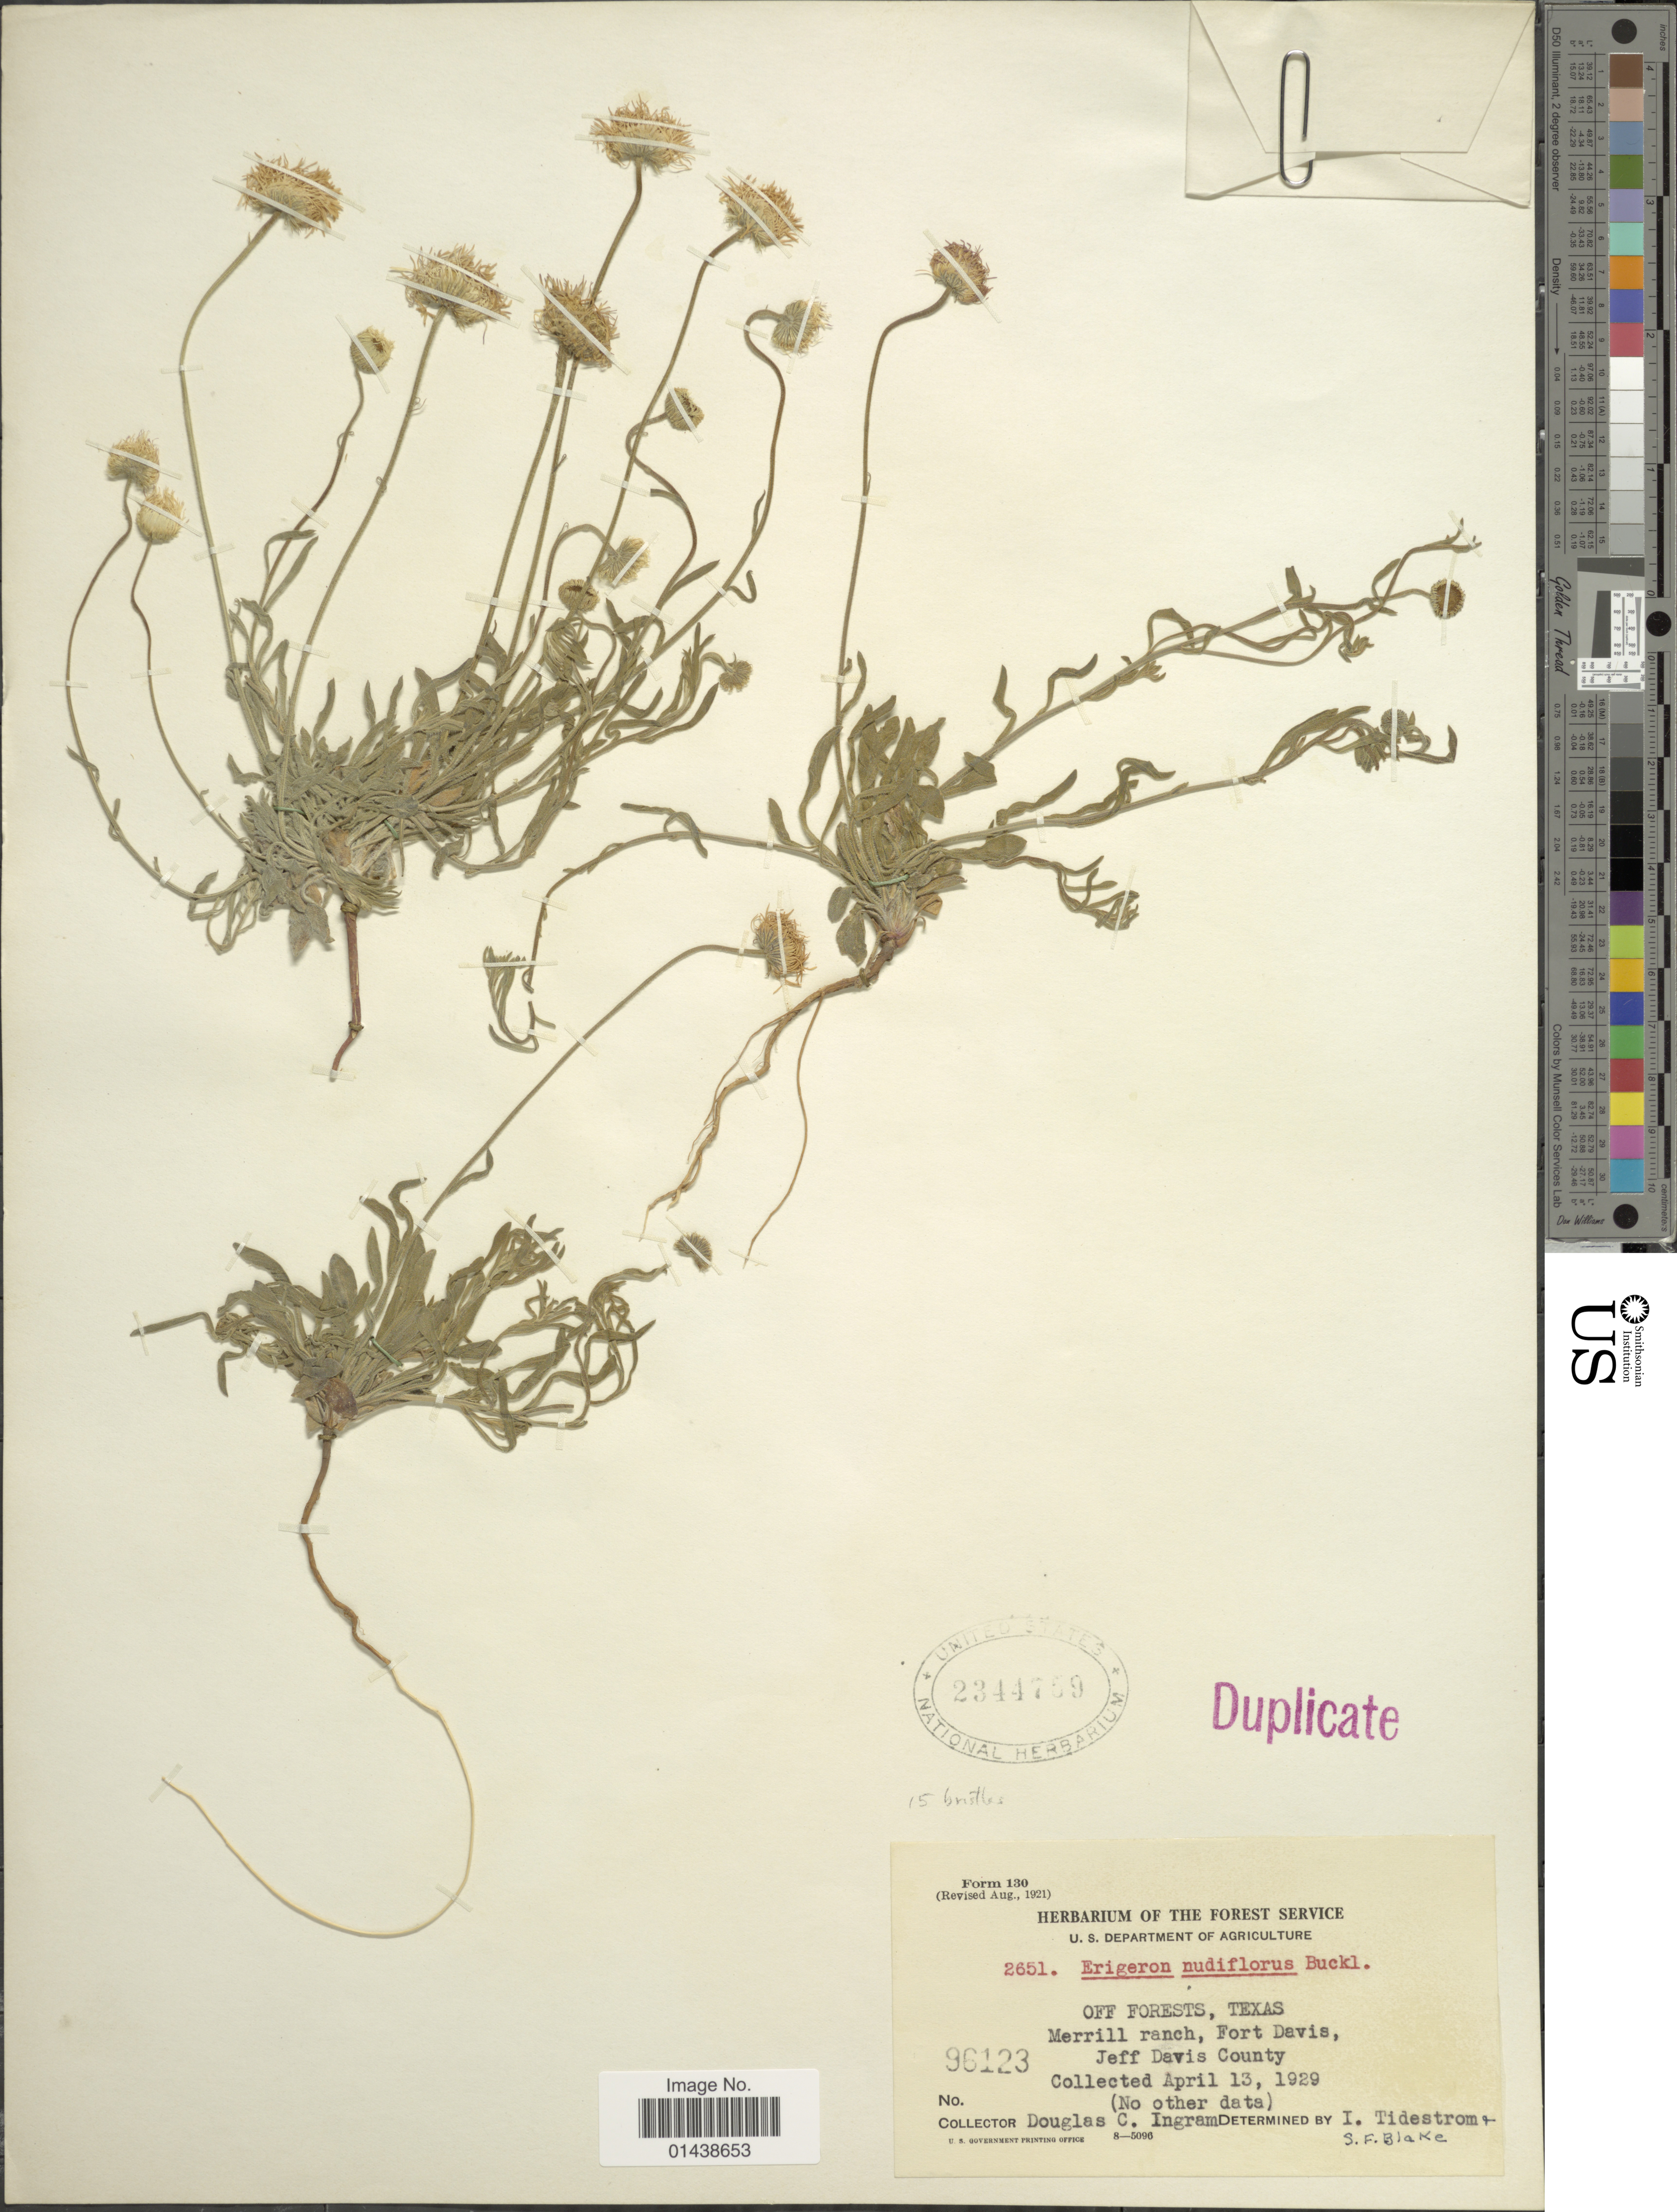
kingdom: Plantae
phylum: Tracheophyta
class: Magnoliopsida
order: Asterales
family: Asteraceae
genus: Erigeron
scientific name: Erigeron nudiflorus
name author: Buckley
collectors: D. C. Ingram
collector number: B. 2651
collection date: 1929-04-13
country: United States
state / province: Texas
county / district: Jeff Davis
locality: Off Forests. Merrill Ranch, Fort Davis.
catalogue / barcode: US 2344759